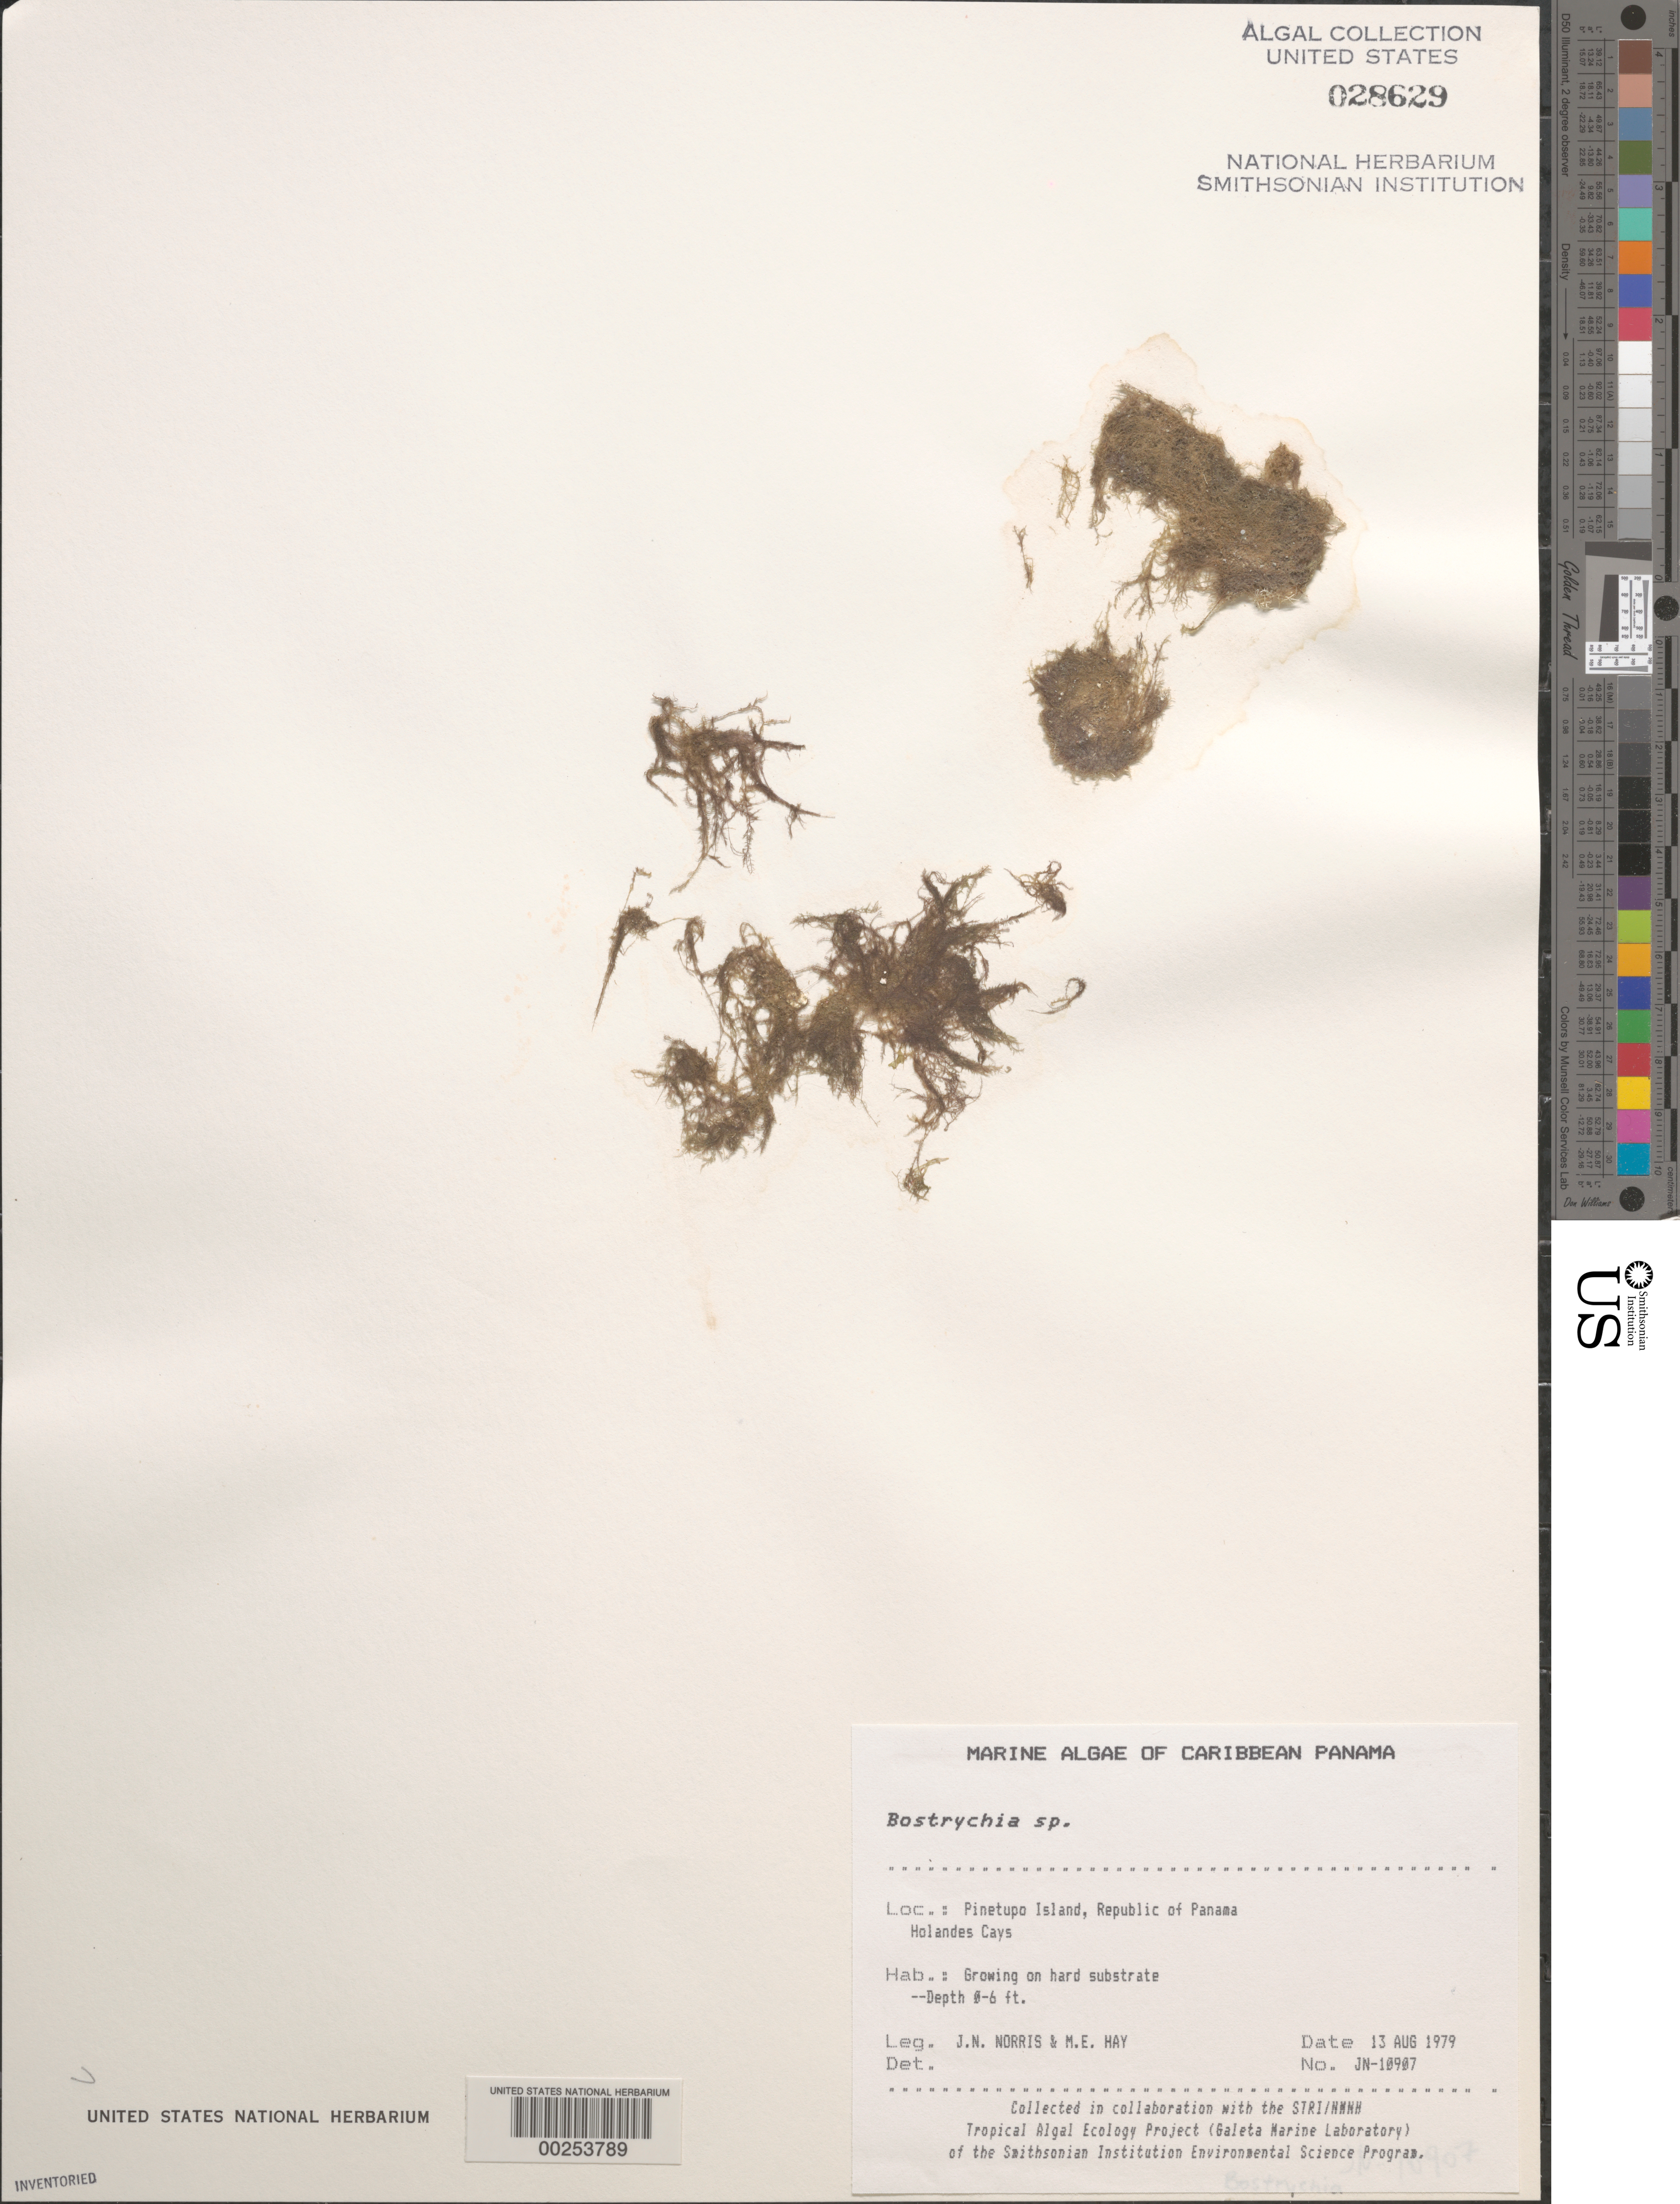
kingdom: Plantae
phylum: Rhodophyta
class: Florideophyceae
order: Ceramiales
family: Rhodomelaceae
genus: Bostrychia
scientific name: Bostrychia sp.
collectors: J. N. Norris & M. E. Hay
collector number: JN-10907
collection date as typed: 13 Aug 1979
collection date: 1979-08-13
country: Panama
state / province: Kuna Yala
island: Pinetupo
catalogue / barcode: US 28629